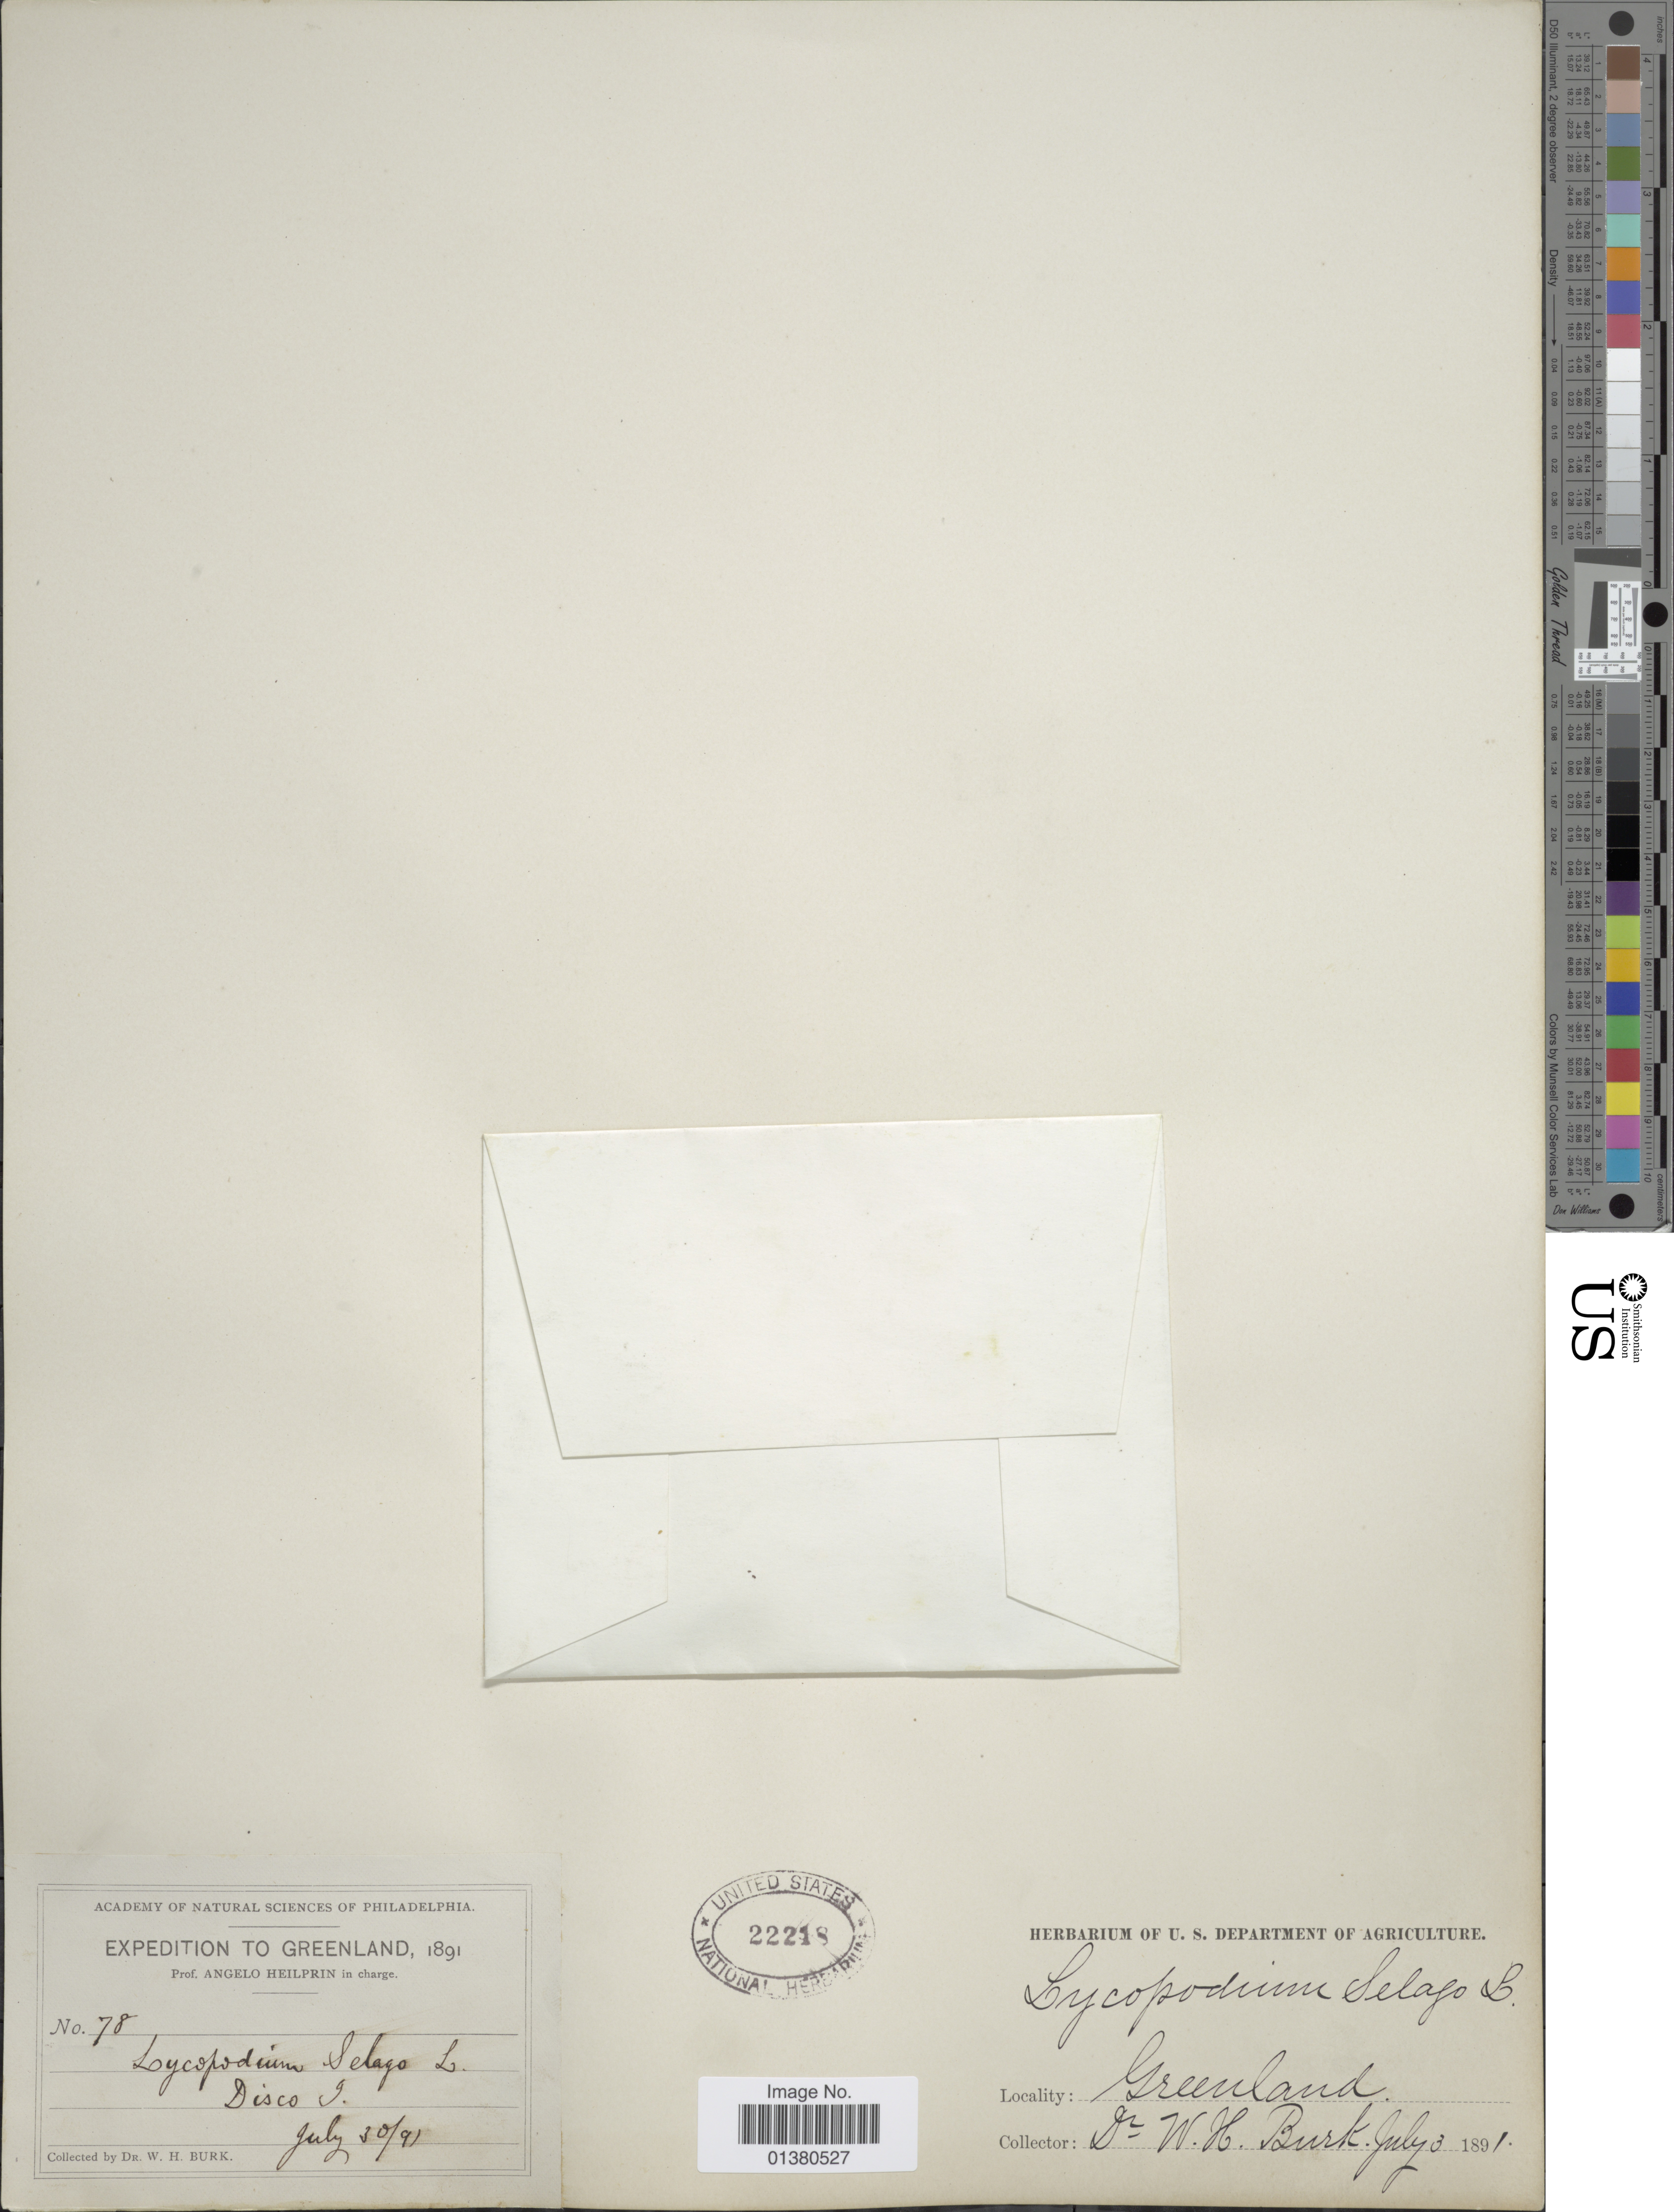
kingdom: Plantae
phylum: Tracheophyta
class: Lycopodiopsida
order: Lycopodiales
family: Lycopodiaceae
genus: Huperzia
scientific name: Huperzia selago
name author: (L.) Bernh. ex Schrank & Mart.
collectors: W. Burk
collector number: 78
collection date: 1891-07-30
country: Greenland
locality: Disco I.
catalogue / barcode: US 22218